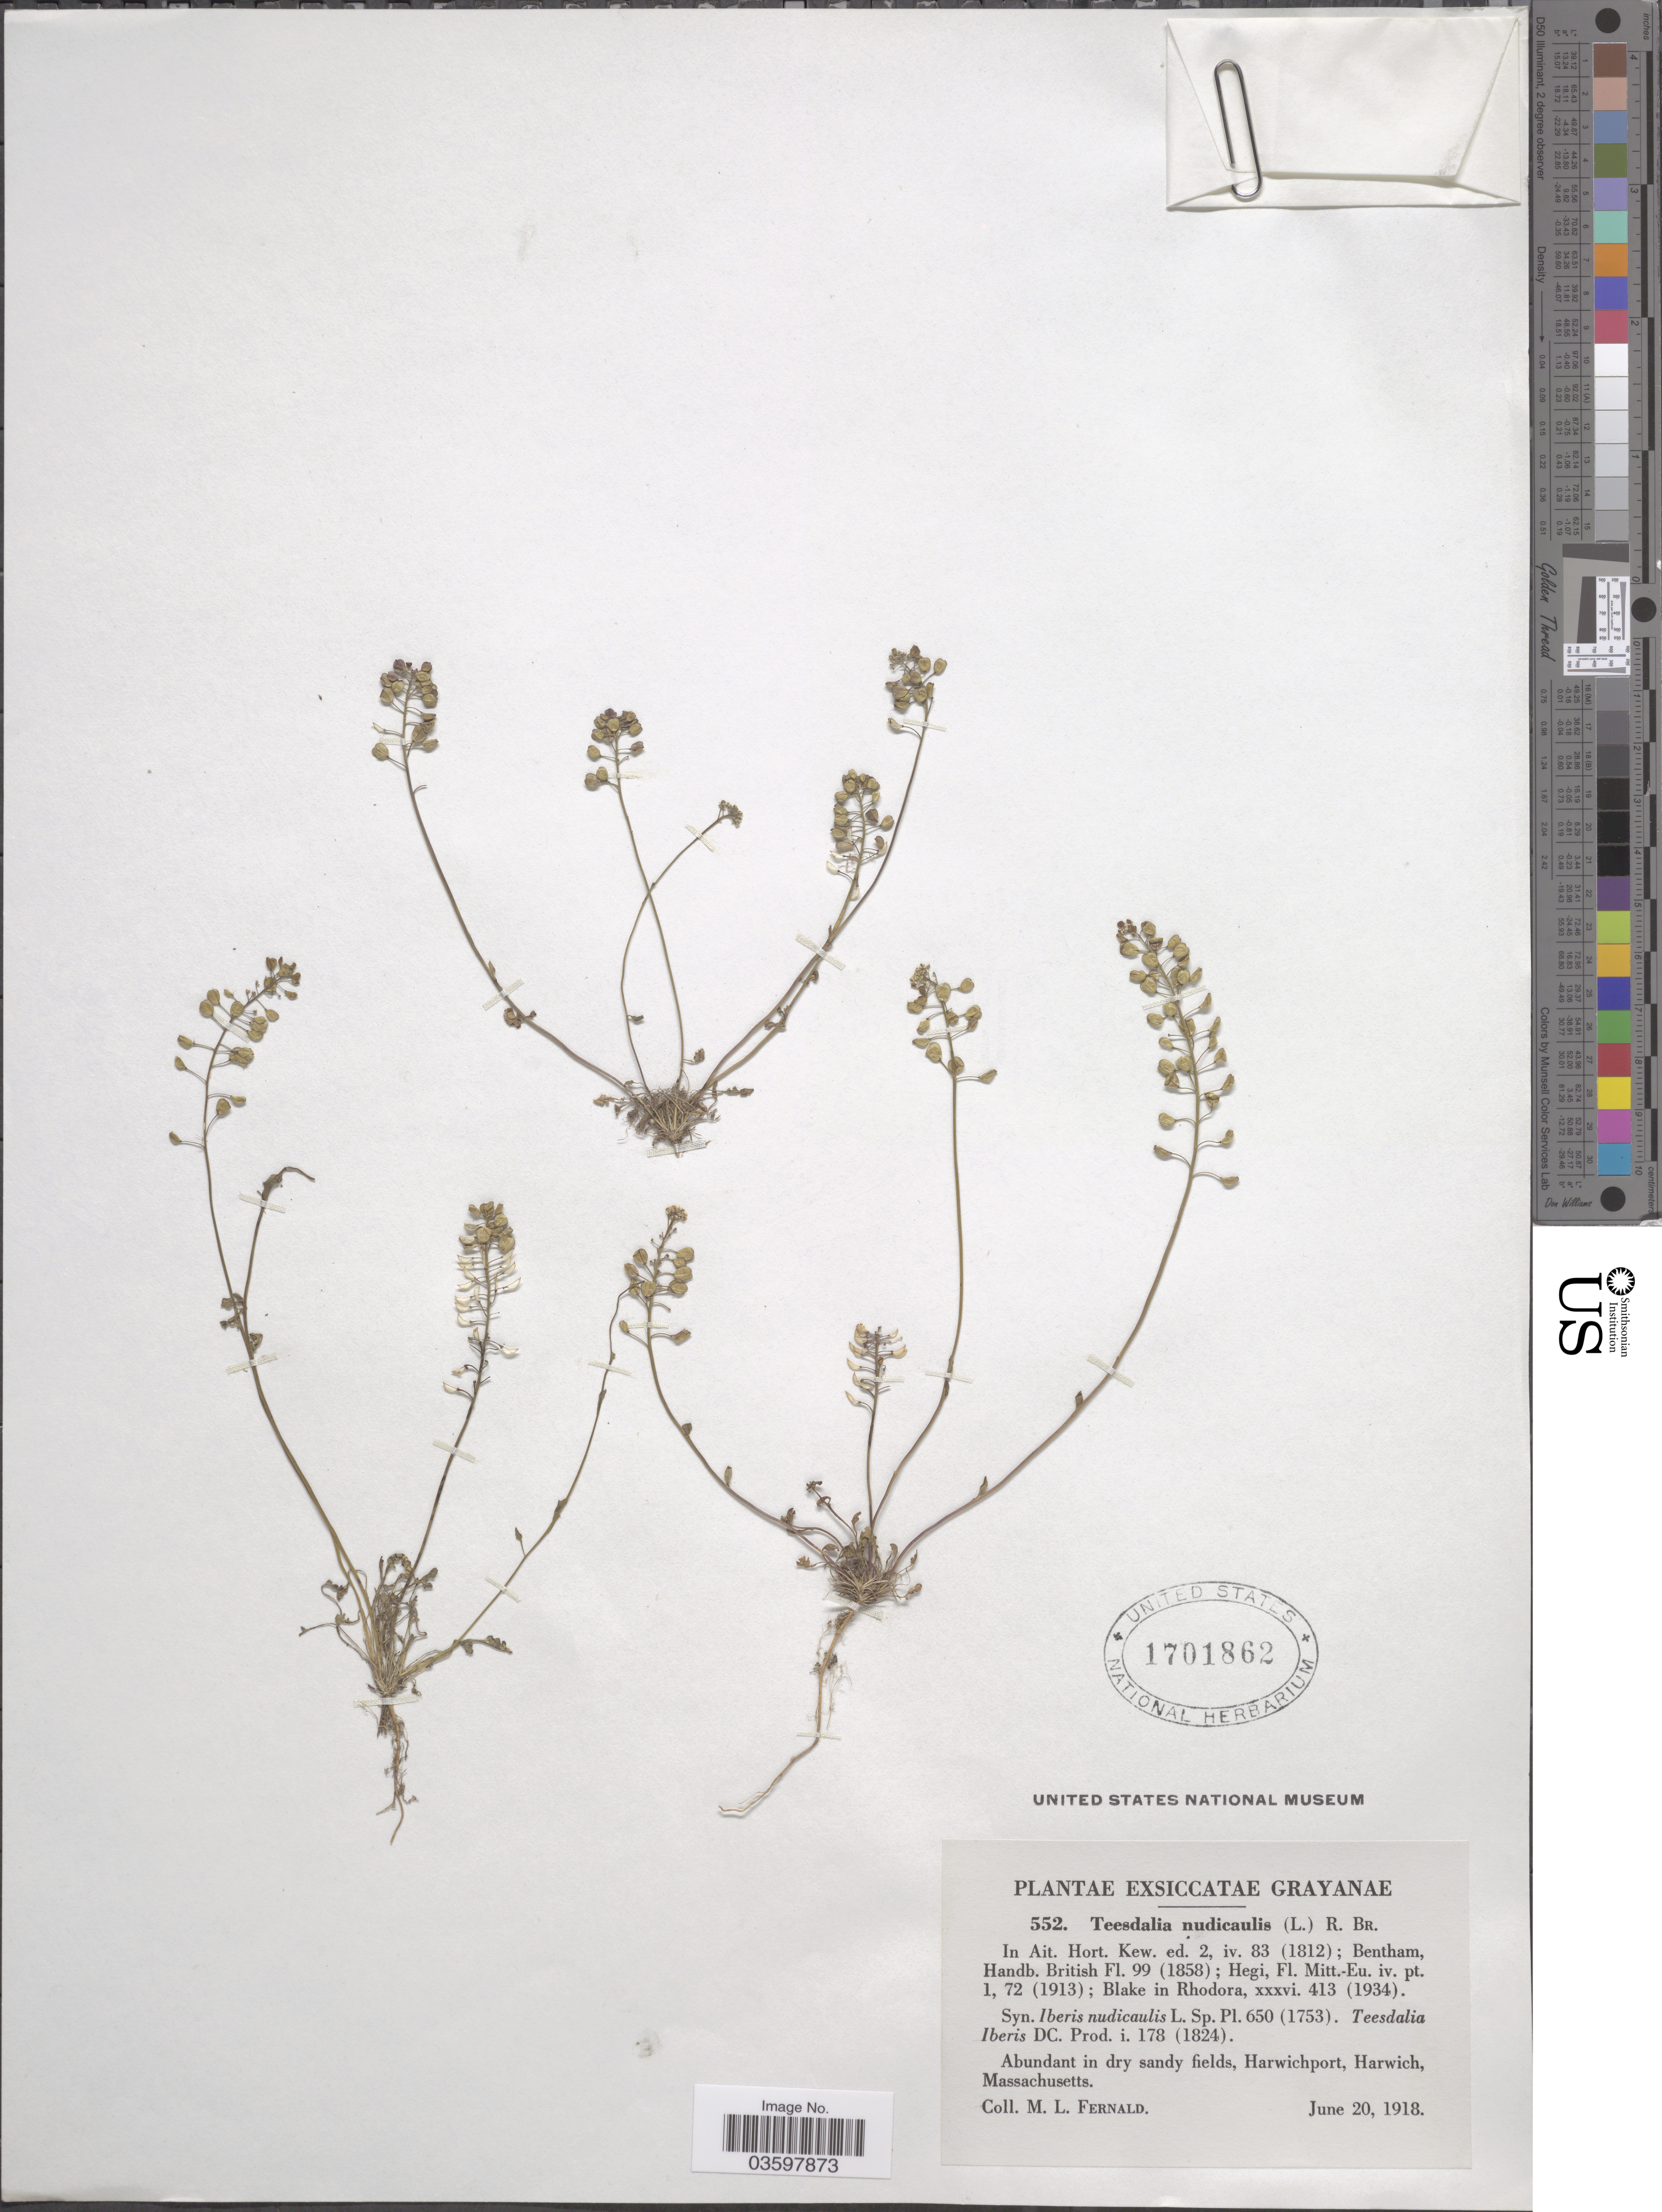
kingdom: Plantae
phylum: Tracheophyta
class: Magnoliopsida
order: Brassicales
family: Brassicaceae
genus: Teesdalia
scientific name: Teesdalia nudicaulis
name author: (L.) W.T. Aiton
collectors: M. L. Fernald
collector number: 552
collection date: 1918-06-20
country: United States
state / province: Massachusetts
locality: Harwichport, Harwich.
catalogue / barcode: US 1701862